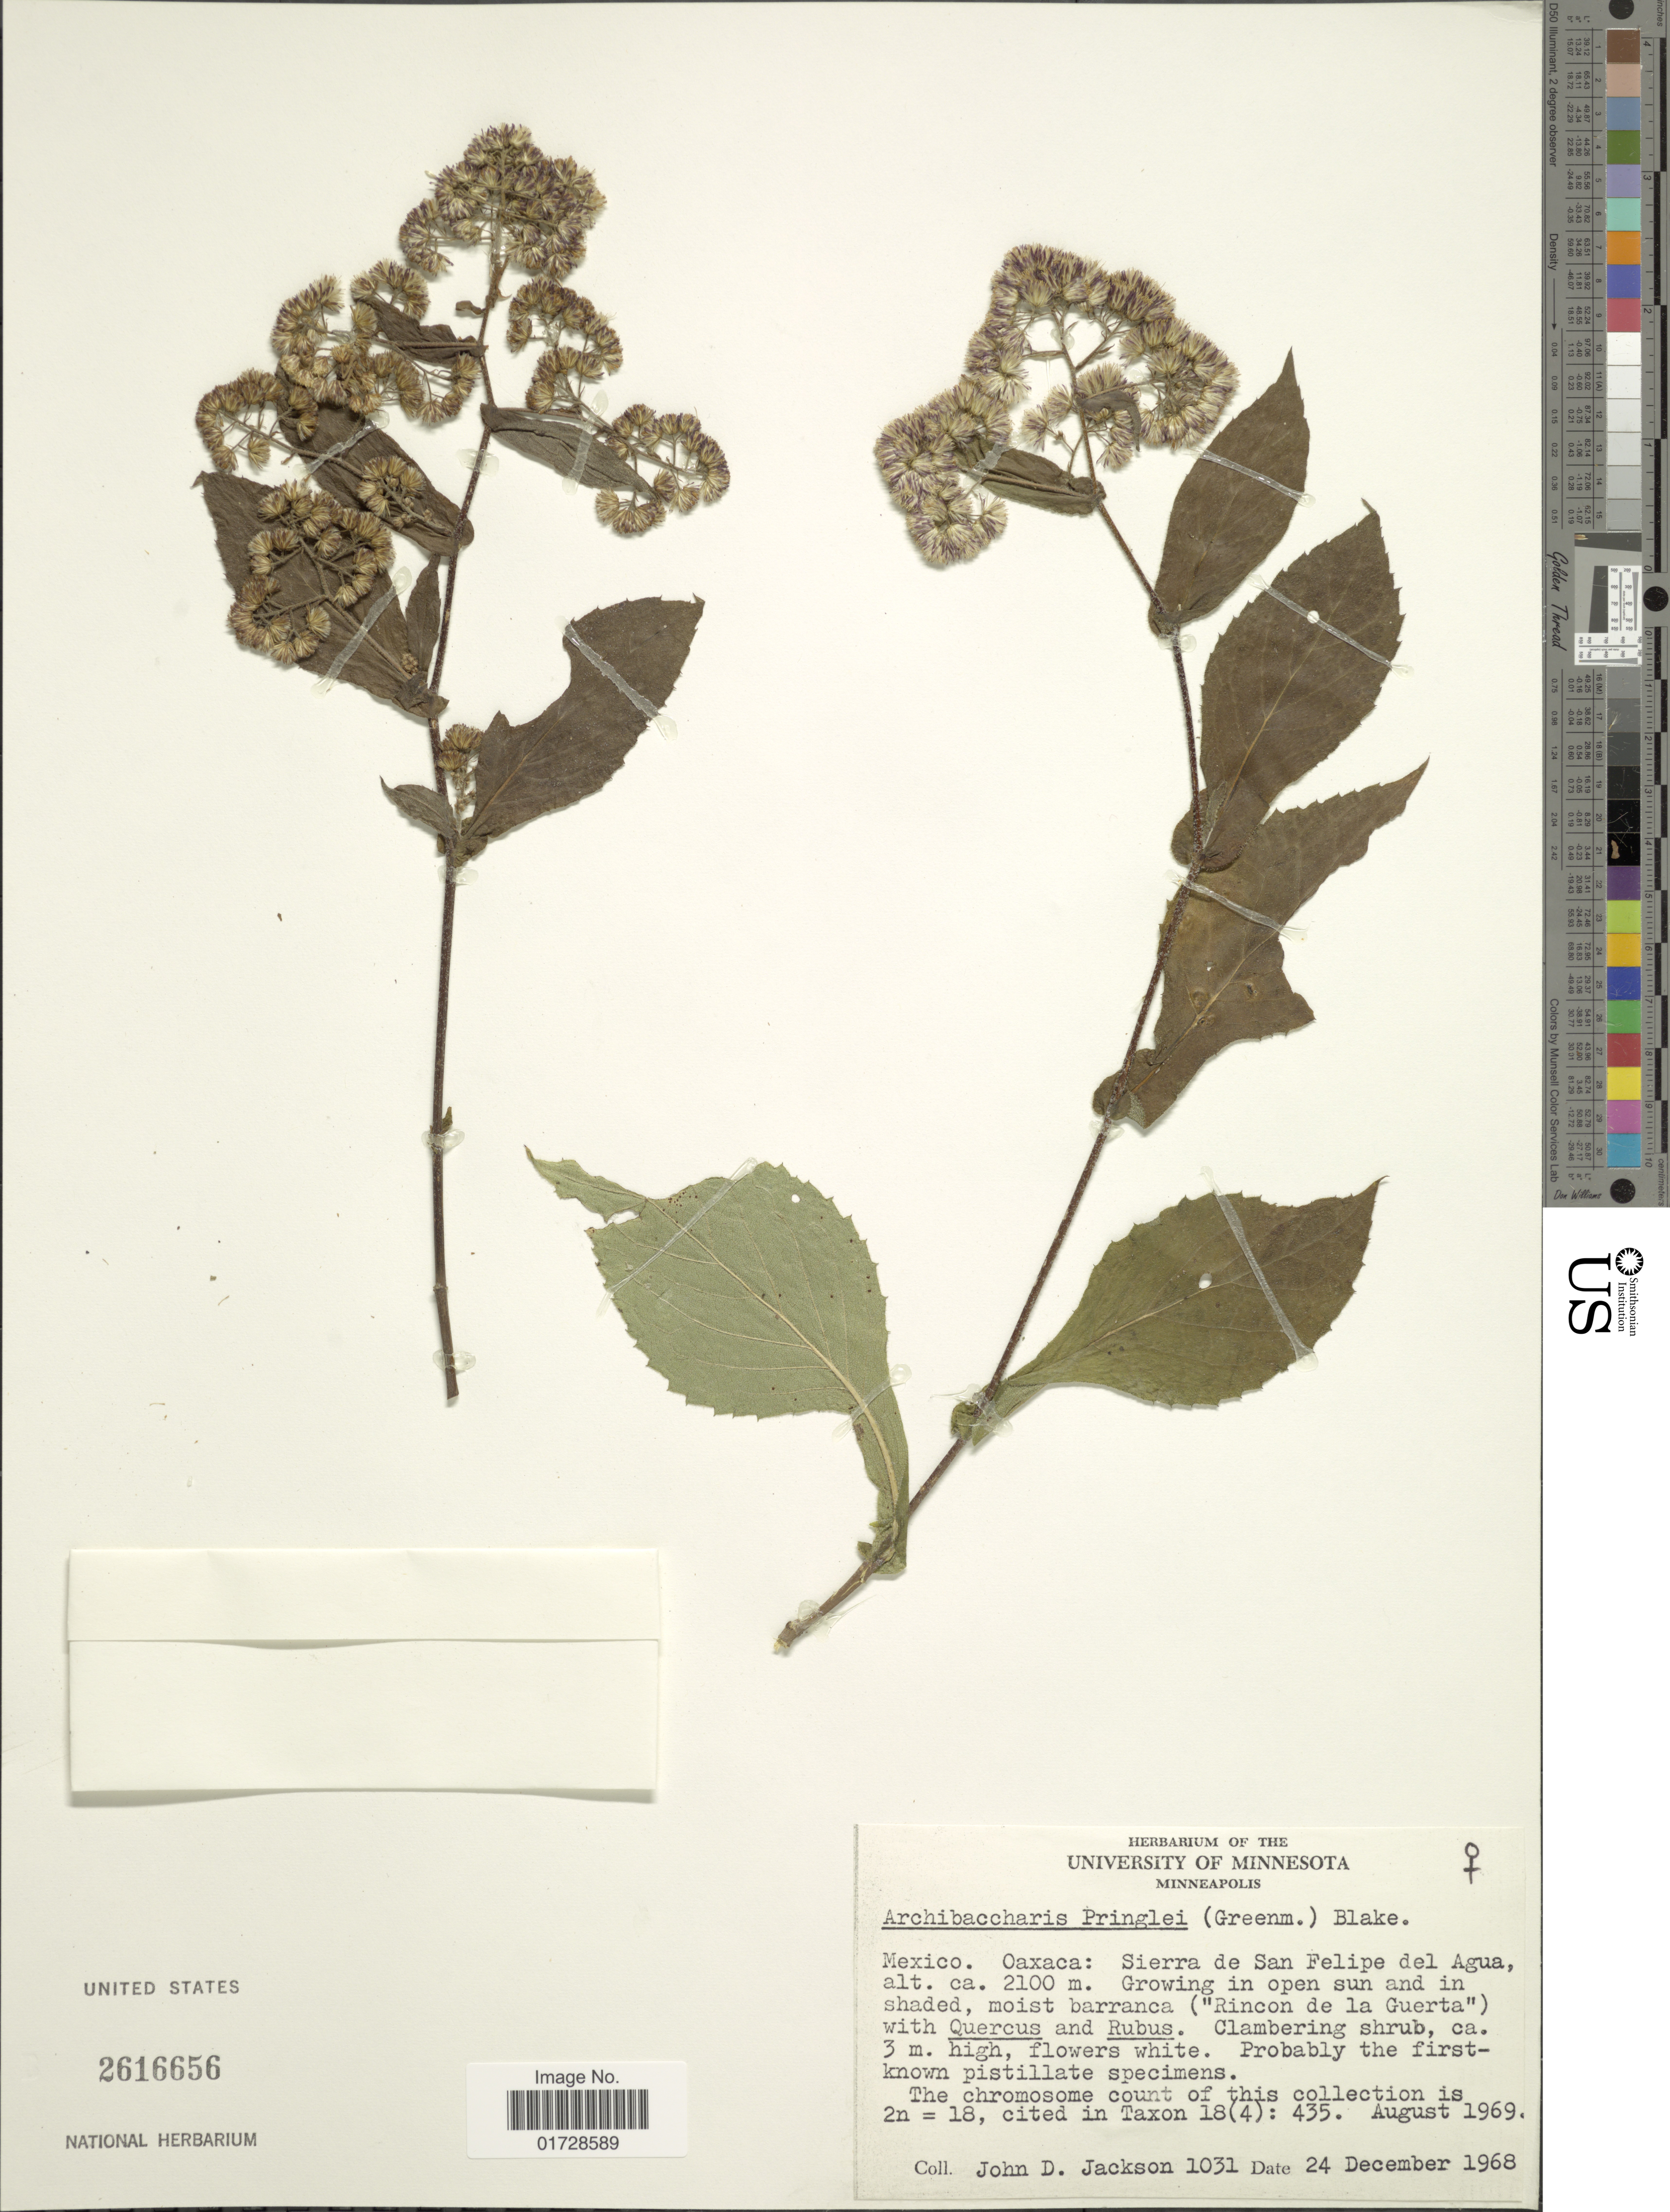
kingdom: Plantae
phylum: Tracheophyta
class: Magnoliopsida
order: Asterales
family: Asteraceae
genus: Archibaccharis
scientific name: Archibaccharis pringlei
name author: (Greenm.) S.F. Blake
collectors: J. Jackson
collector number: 1031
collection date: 1968-12-24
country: Mexico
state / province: Oaxaca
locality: Sierra de San Felipe del Agua (Rincon de la Guerta)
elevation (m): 2100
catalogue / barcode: US 2616656